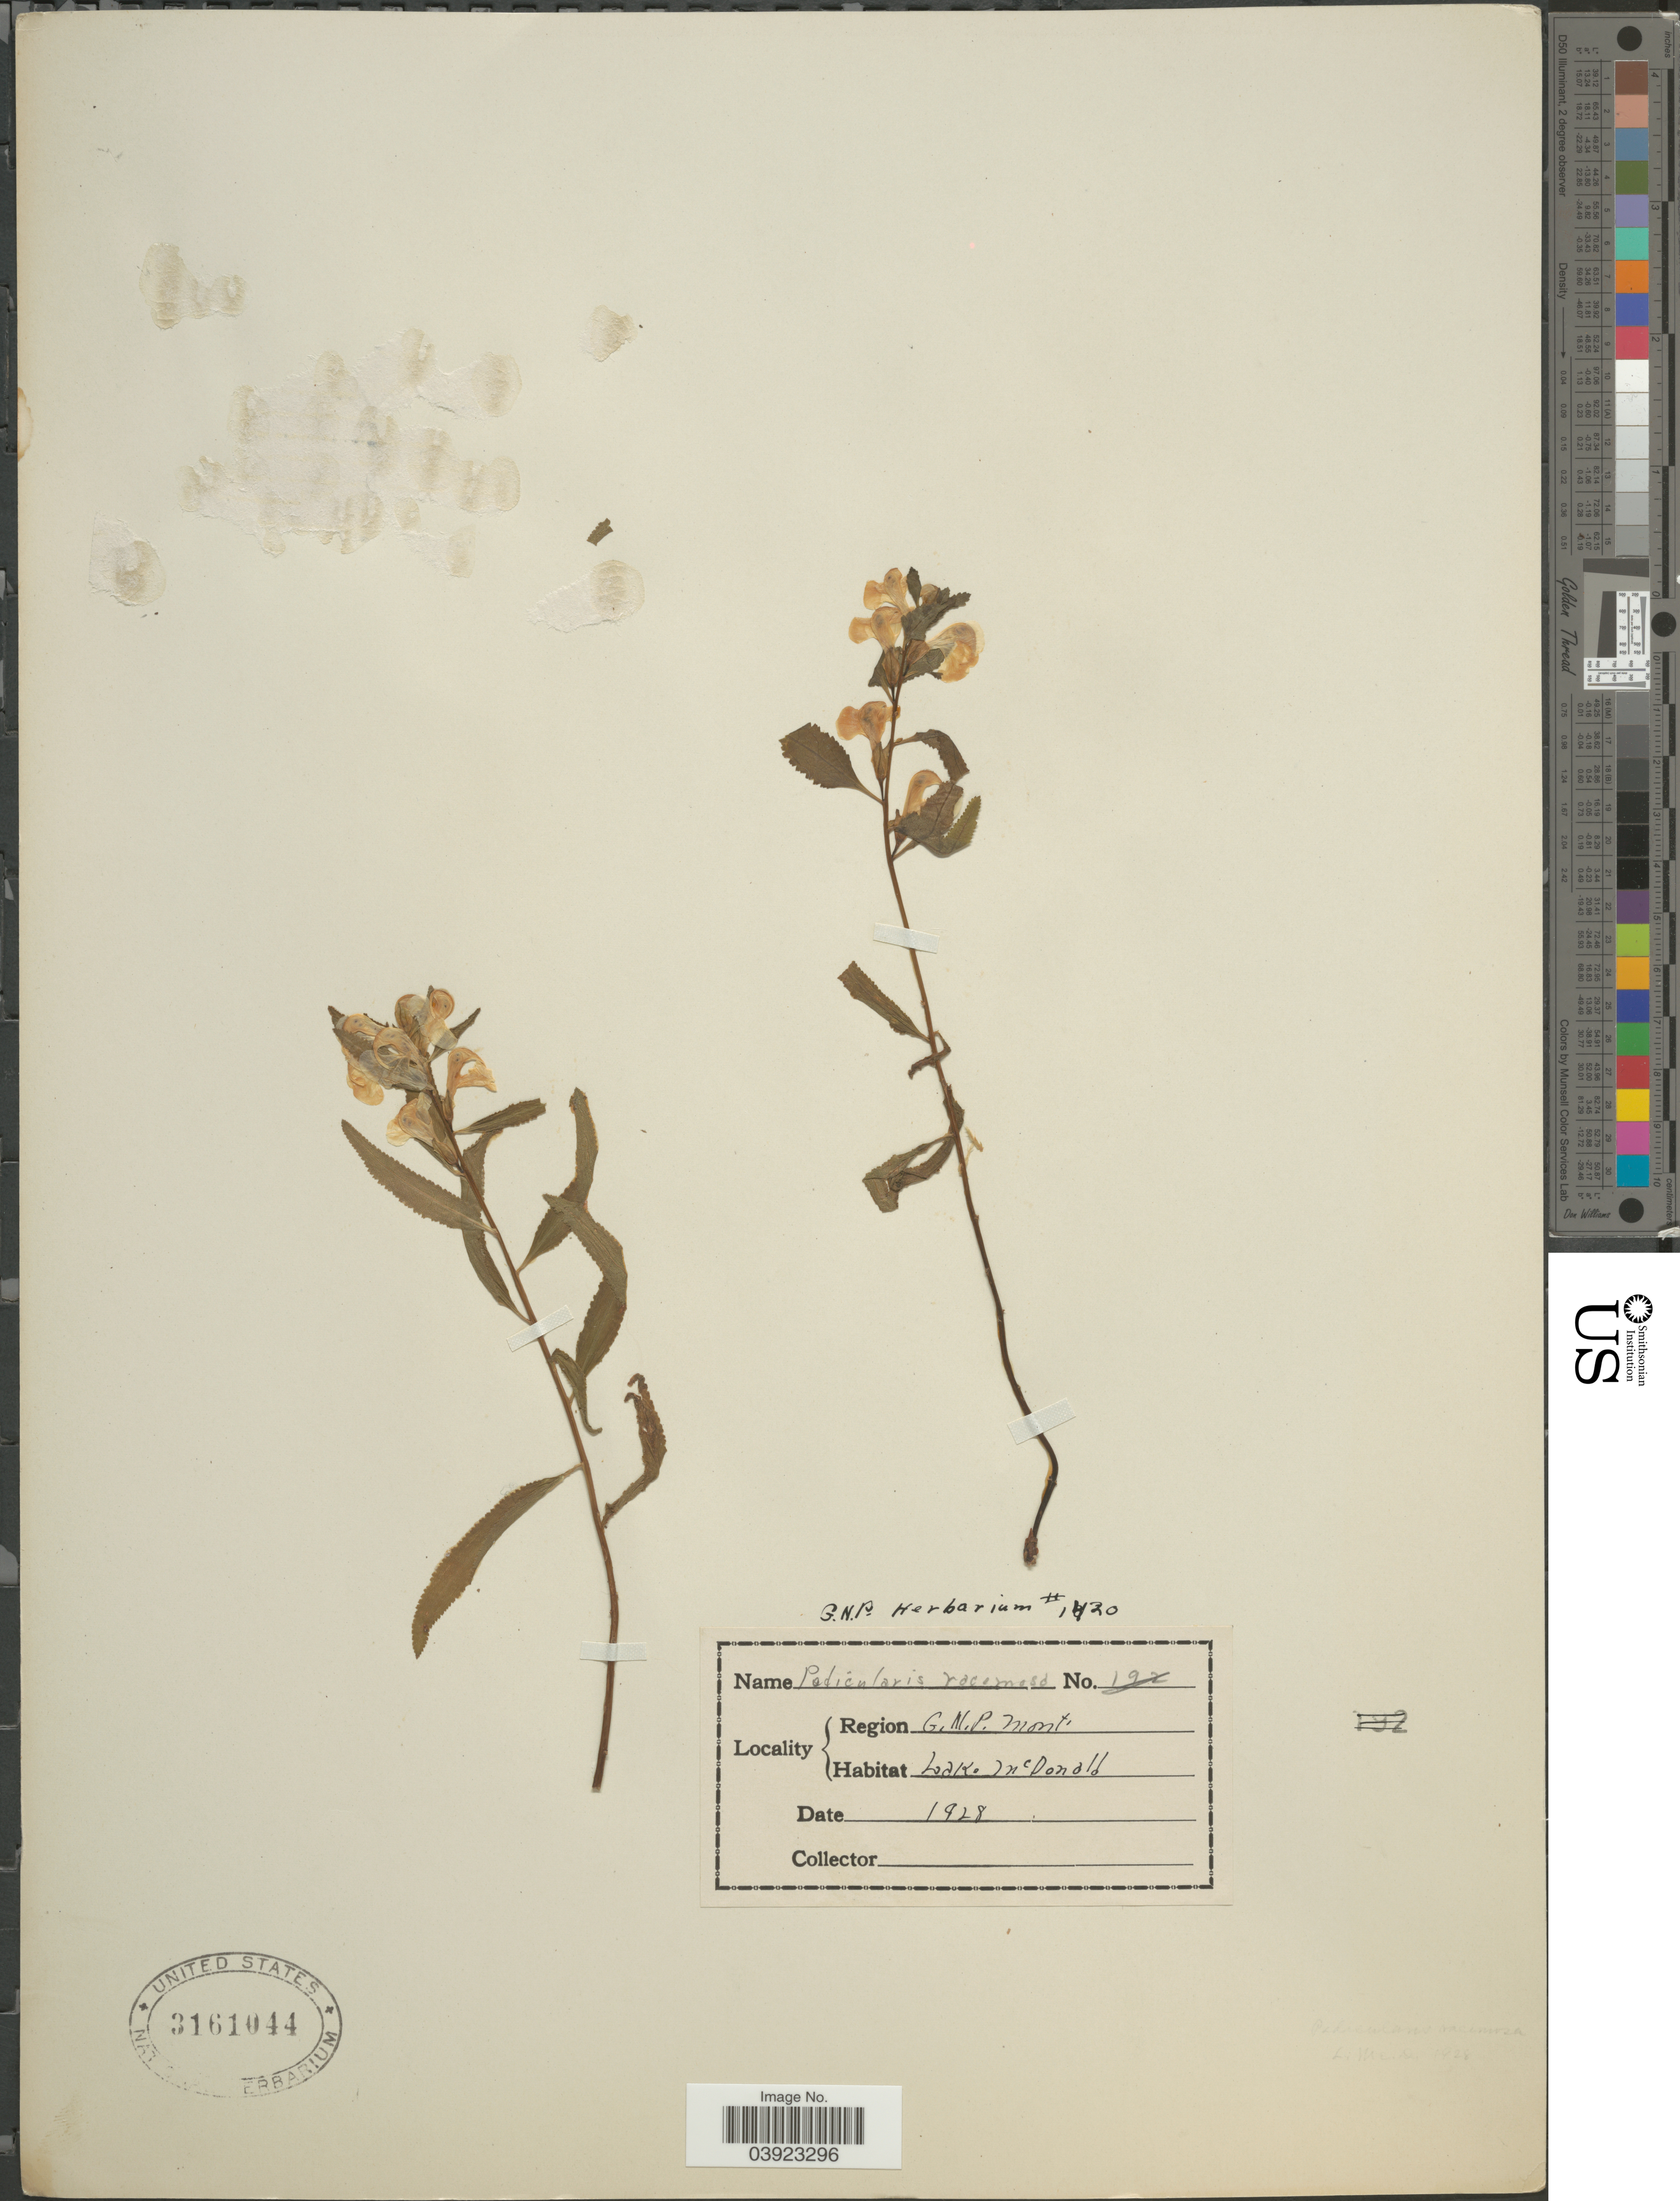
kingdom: Plantae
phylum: Tracheophyta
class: Magnoliopsida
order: Lamiales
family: Orobanchaceae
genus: Pedicularis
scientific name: Pedicularis racemosa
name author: Douglas ex Benth.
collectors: ex herb. G. N. P.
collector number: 1420 ?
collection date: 1928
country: United States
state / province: Montana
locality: Region G.N.P. Lake McDonald.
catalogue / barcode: US 3161044